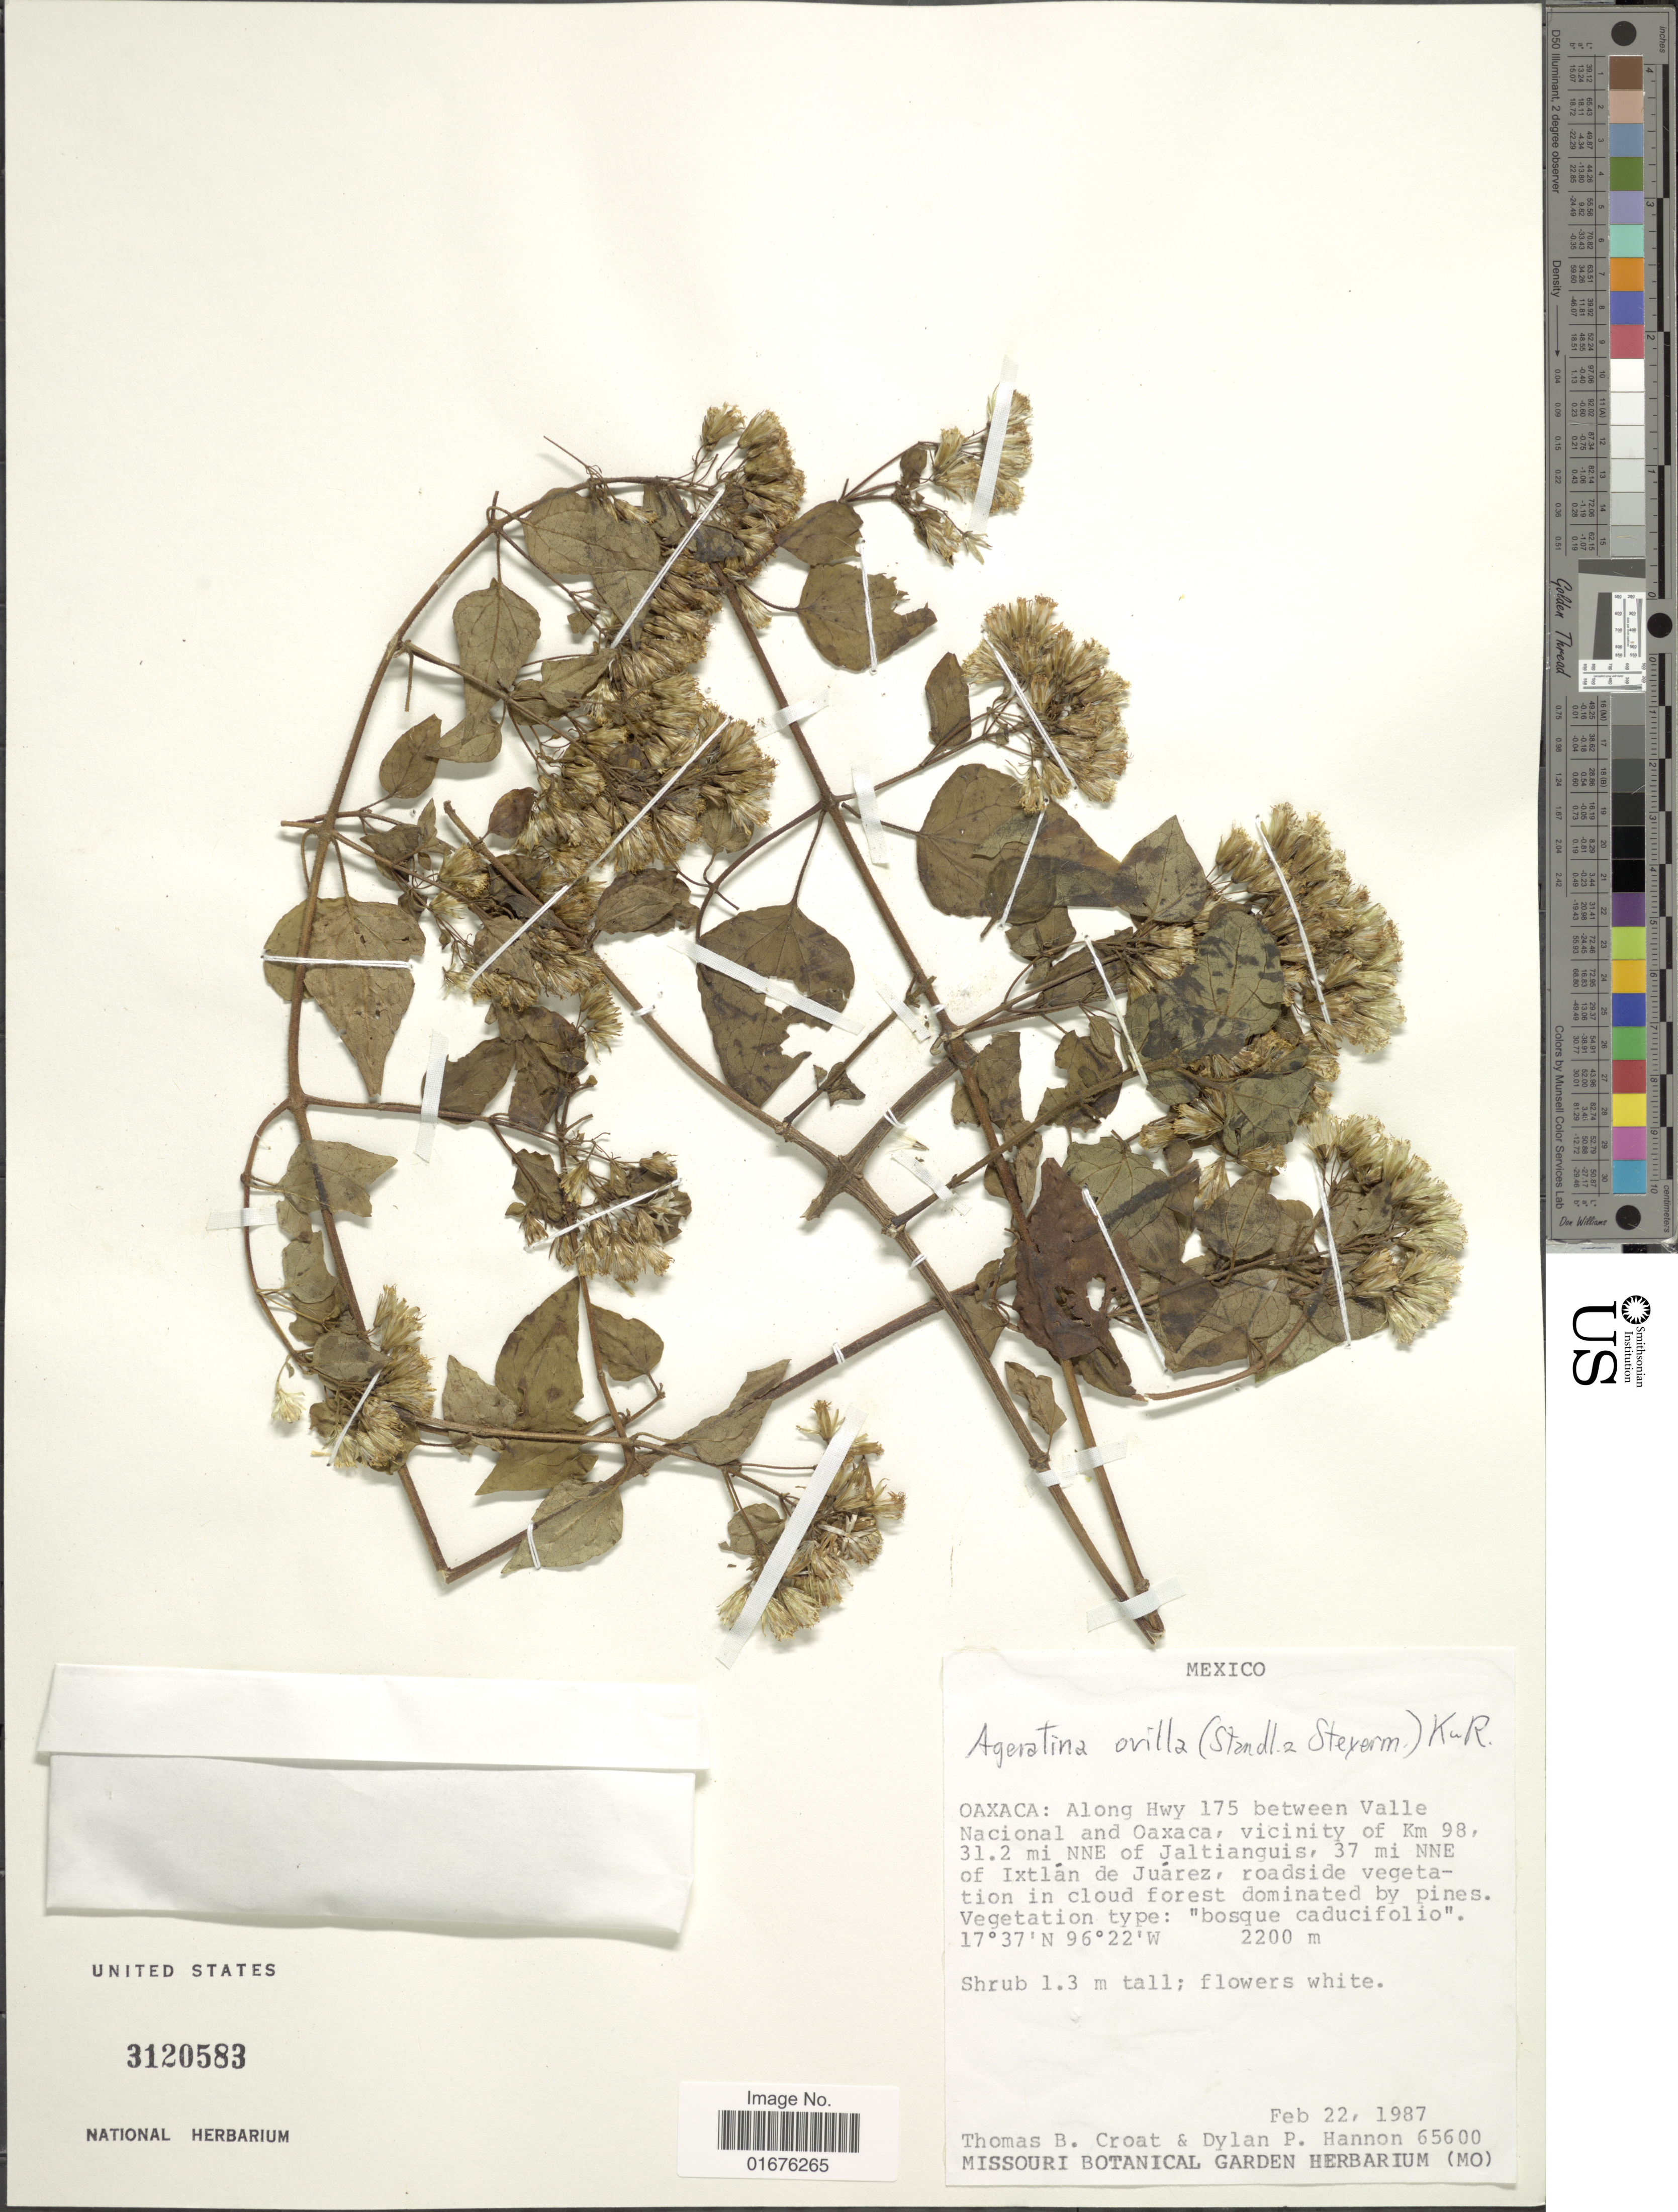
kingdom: Plantae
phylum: Tracheophyta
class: Magnoliopsida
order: Asterales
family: Asteraceae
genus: Ageratina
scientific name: Ageratina ovilla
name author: (Standl. & Steyerm.) R.M. King & H. Rob.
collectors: T. B. Croat & D. Hannon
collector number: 65600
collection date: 1987-02-22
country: Mexico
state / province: Oaxaca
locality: Along Hwy 175 between Valle Nacional and Oaxaca, vicinity of Km 98, 31.2 mi NNE of Jaltianguis, 37 mi NNE of Ixtlán de Juárez, roadside vegetation in cloud forest dominated by pines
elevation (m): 2200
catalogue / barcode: US 3120583